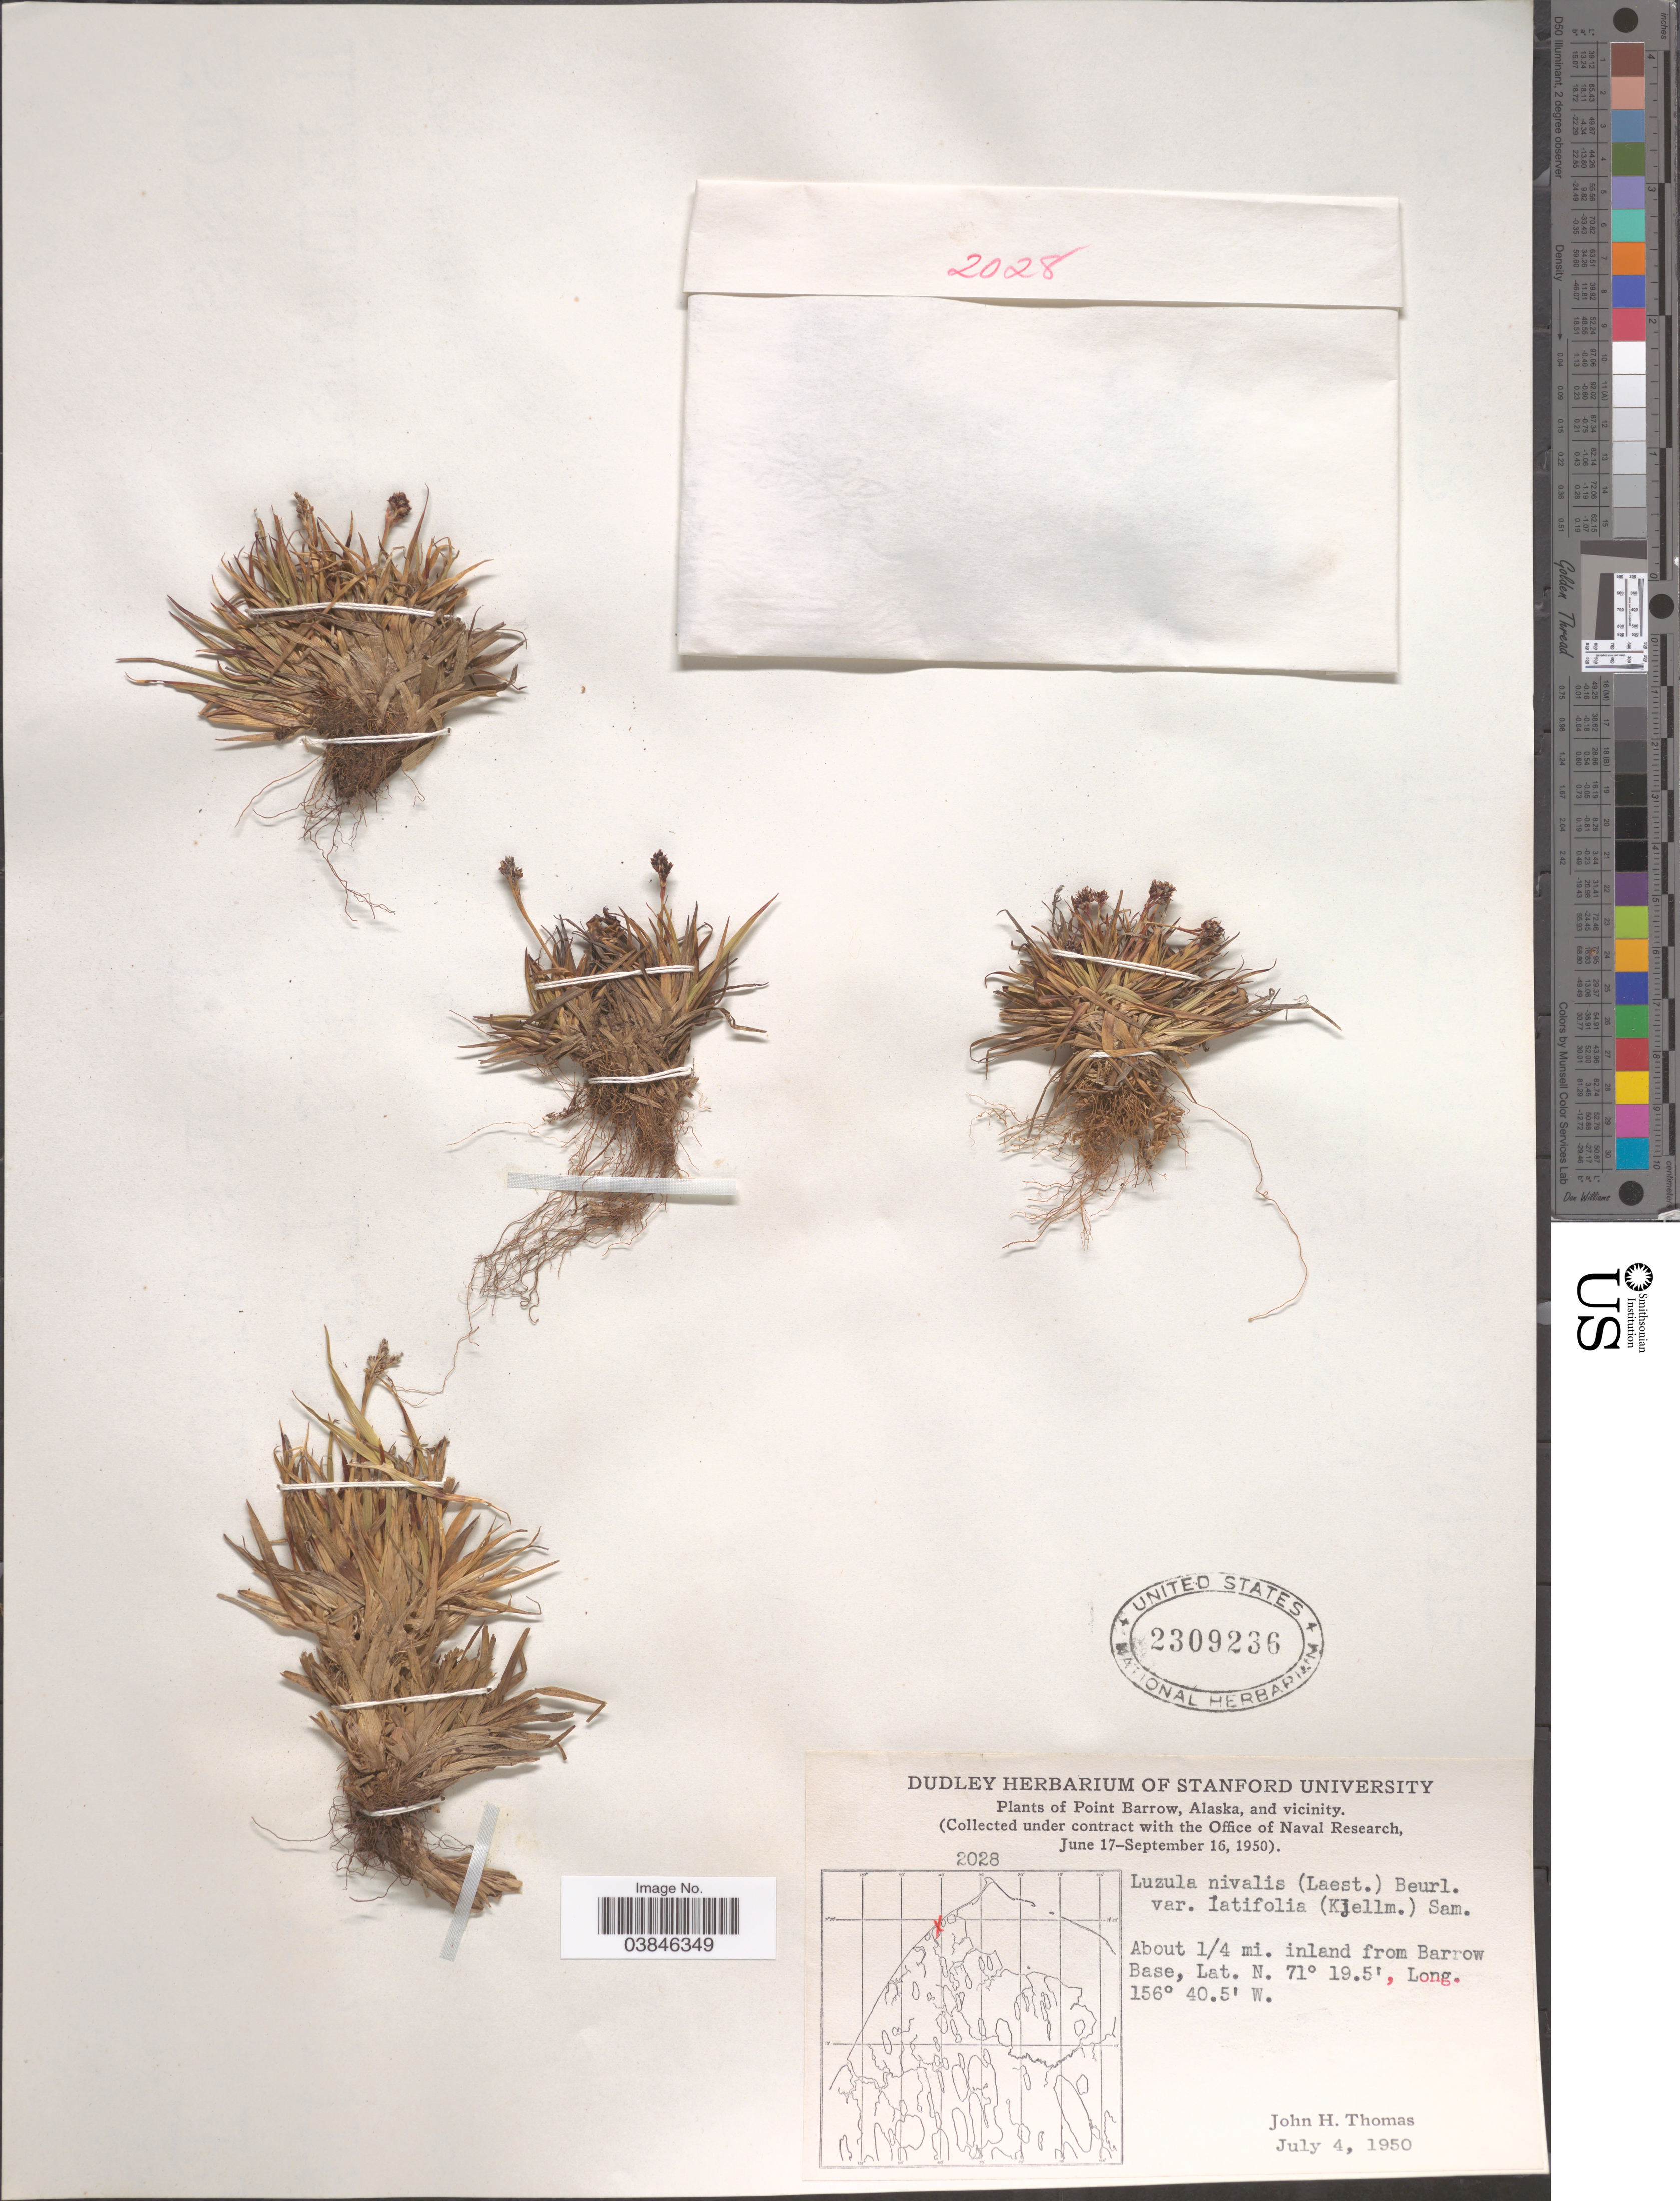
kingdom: Plantae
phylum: Tracheophyta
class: Liliopsida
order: Poales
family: Juncaceae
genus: Luzula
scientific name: Luzula nivalis var. latifolia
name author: Sam. ex Hultén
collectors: J. H. Thomas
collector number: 2028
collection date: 1950-07-04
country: United States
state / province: Alaska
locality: Point Barrow, Alaska, and vicinity. About 1/4 mi. inland from Barrow Base.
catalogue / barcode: US 2309236